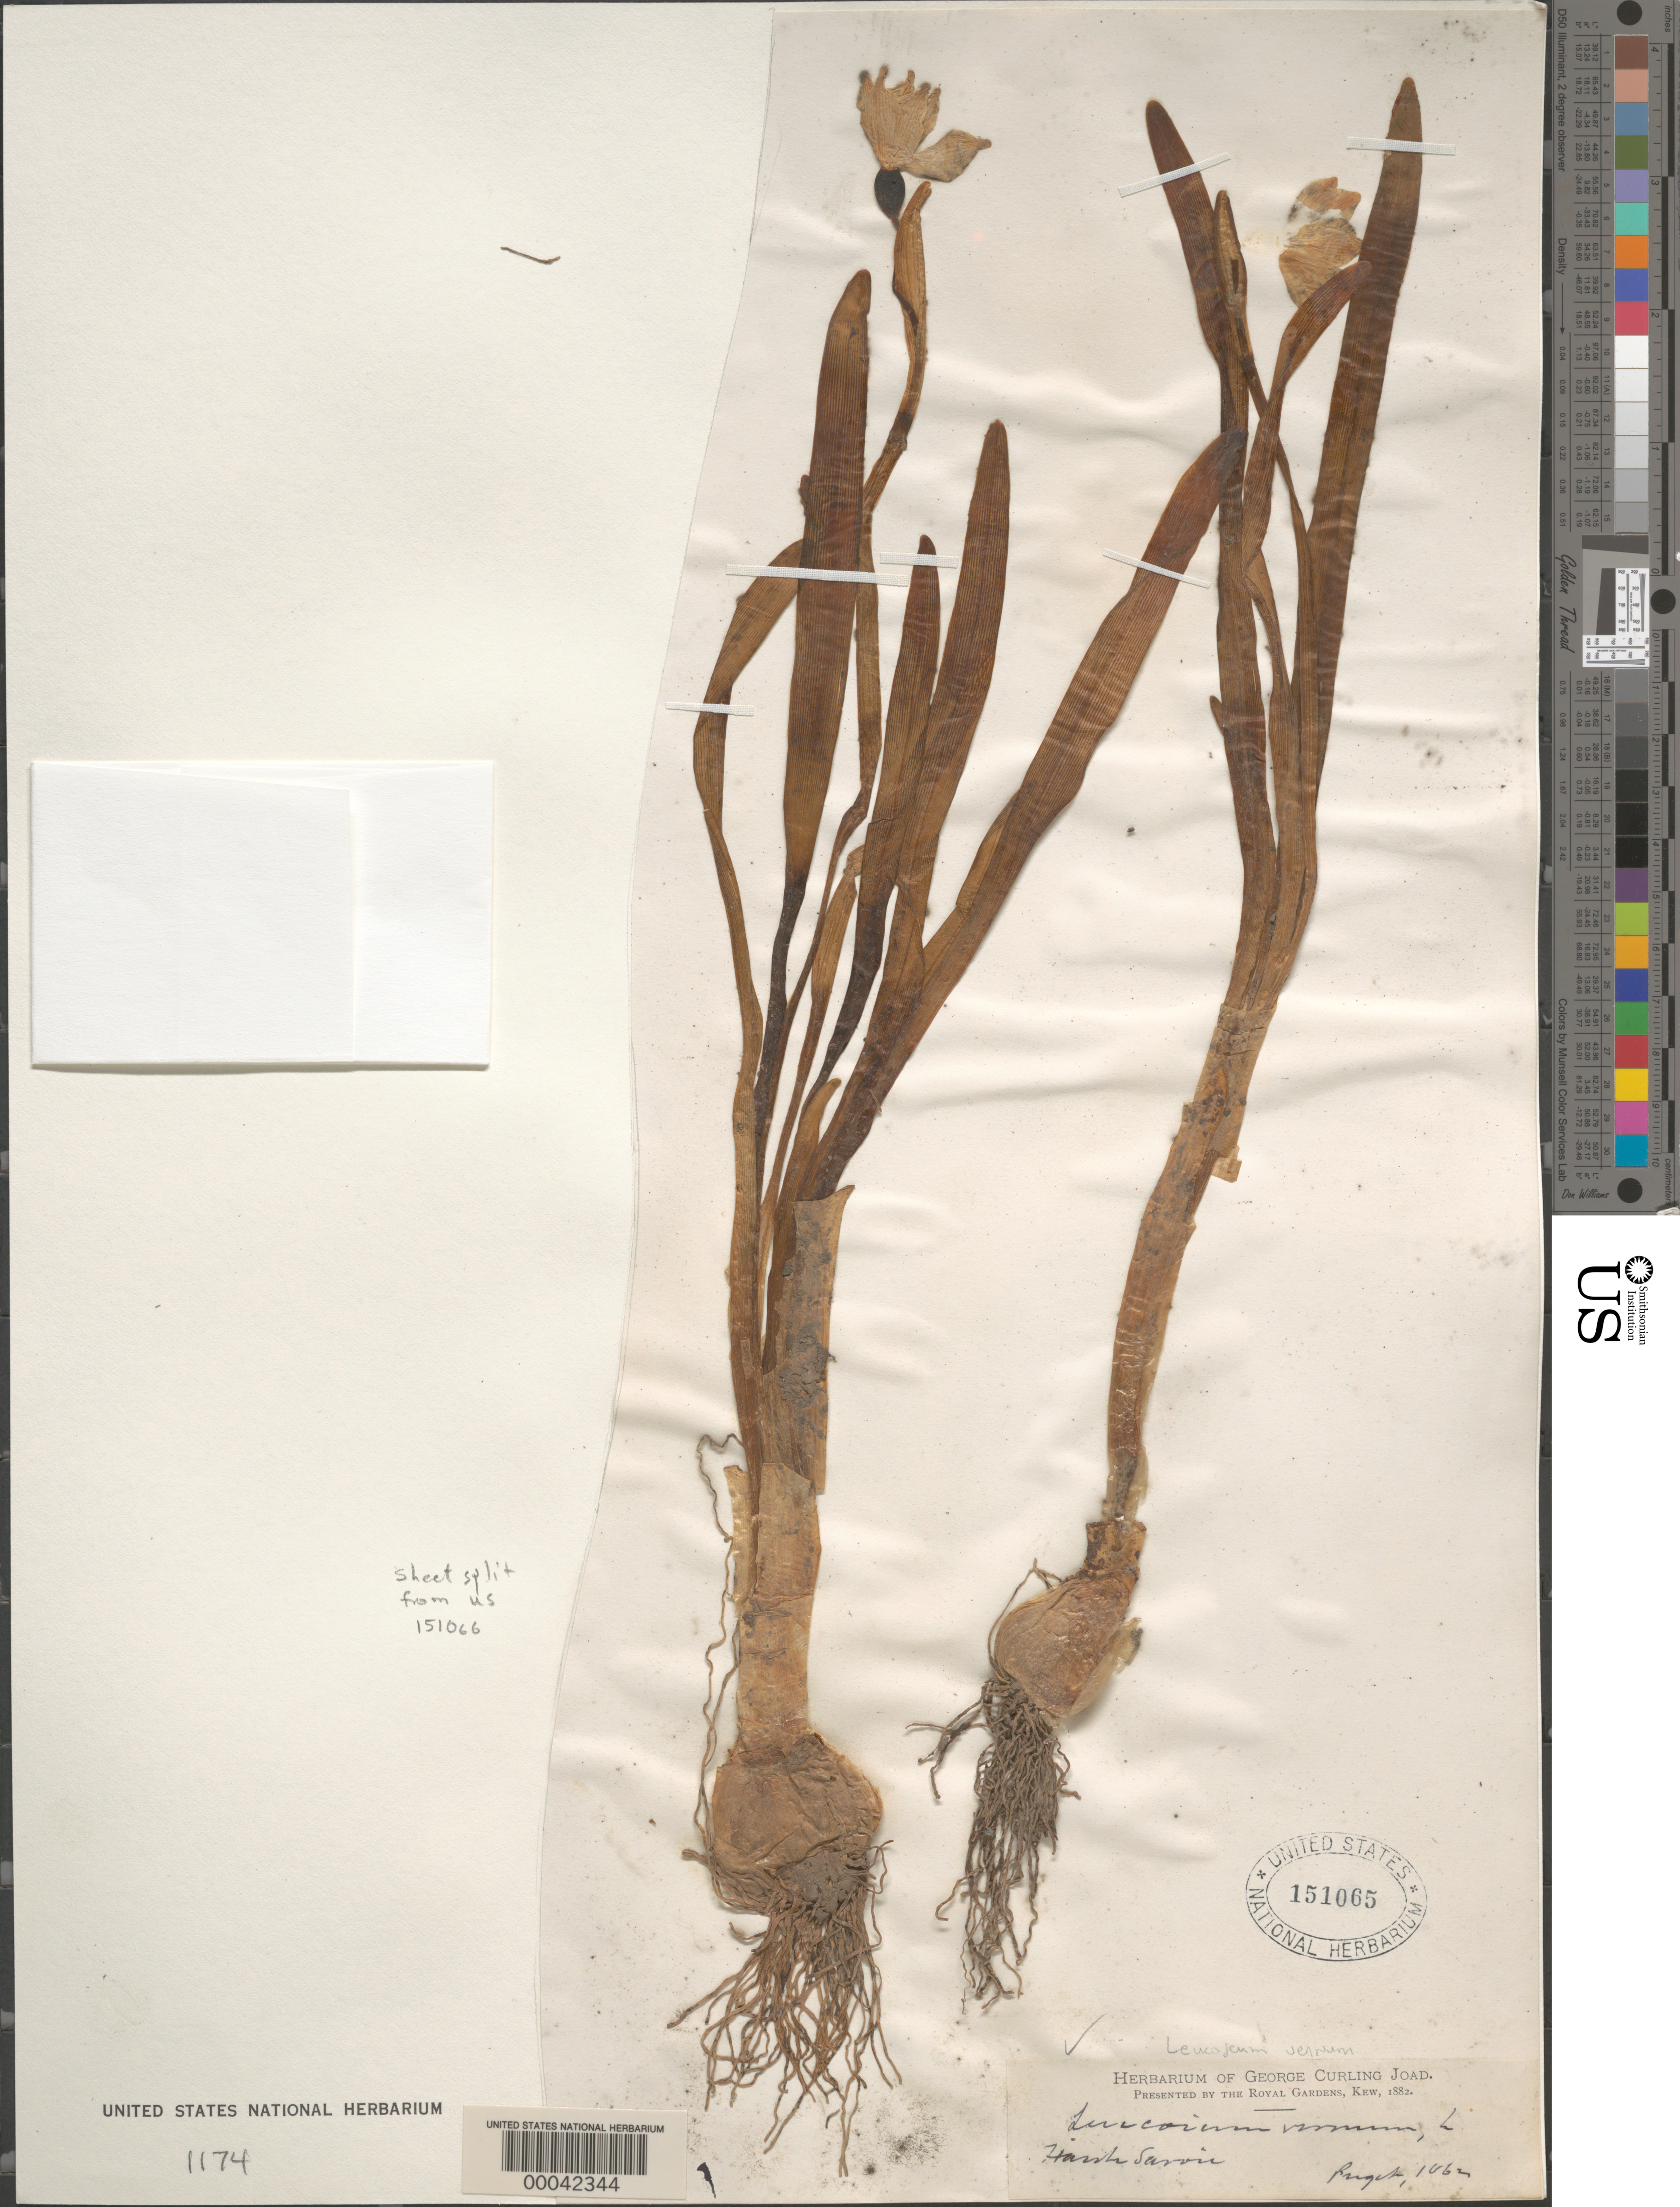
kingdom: Plantae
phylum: Tracheophyta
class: Liliopsida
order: Asparagales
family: Amaryllidaceae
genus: Leucojum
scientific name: Leucojum vernum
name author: L.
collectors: -. Pugit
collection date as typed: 1862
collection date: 1862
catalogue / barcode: US 151065